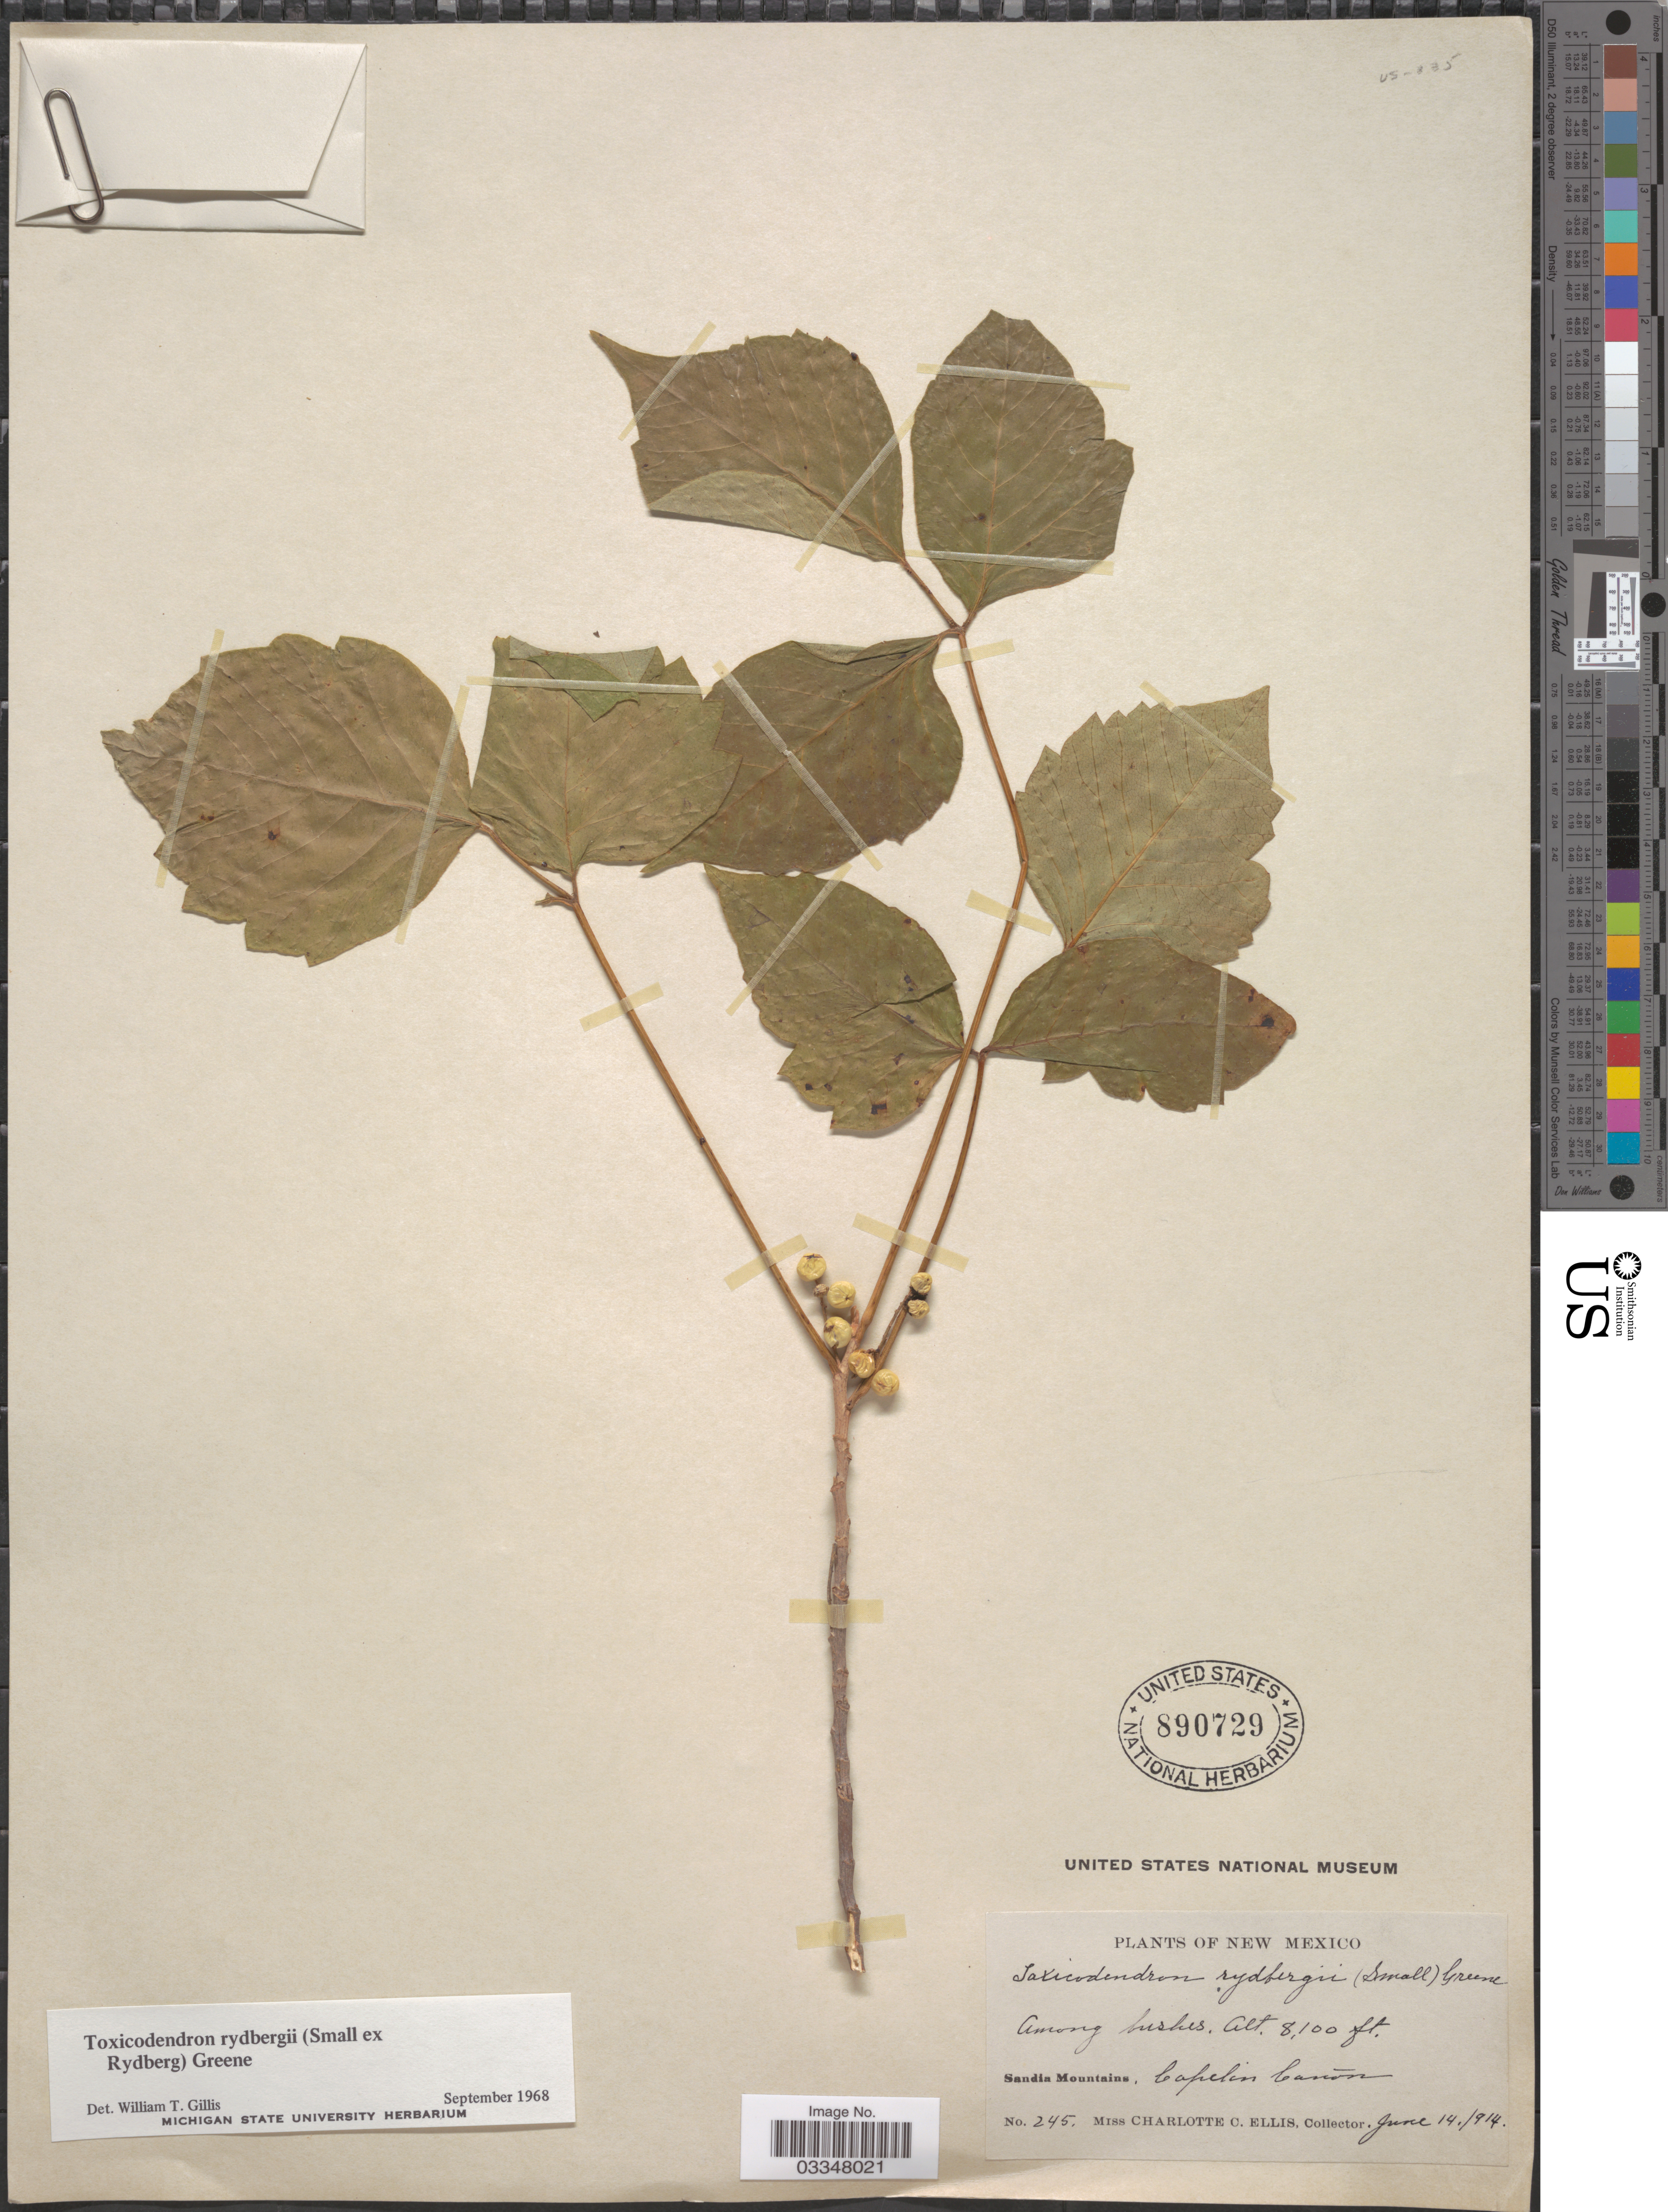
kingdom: Plantae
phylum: Tracheophyta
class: Magnoliopsida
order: Sapindales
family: Anacardiaceae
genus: Toxicodendron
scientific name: Toxicodendron radicans subsp. rydbergii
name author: (Small & Rydb.) Á. Löve & D. Löve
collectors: C. C. Ellis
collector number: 245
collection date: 1914-06-14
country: United States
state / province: New Mexico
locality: Sandia Mountains, Capelin Canõn.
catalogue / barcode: US 890729